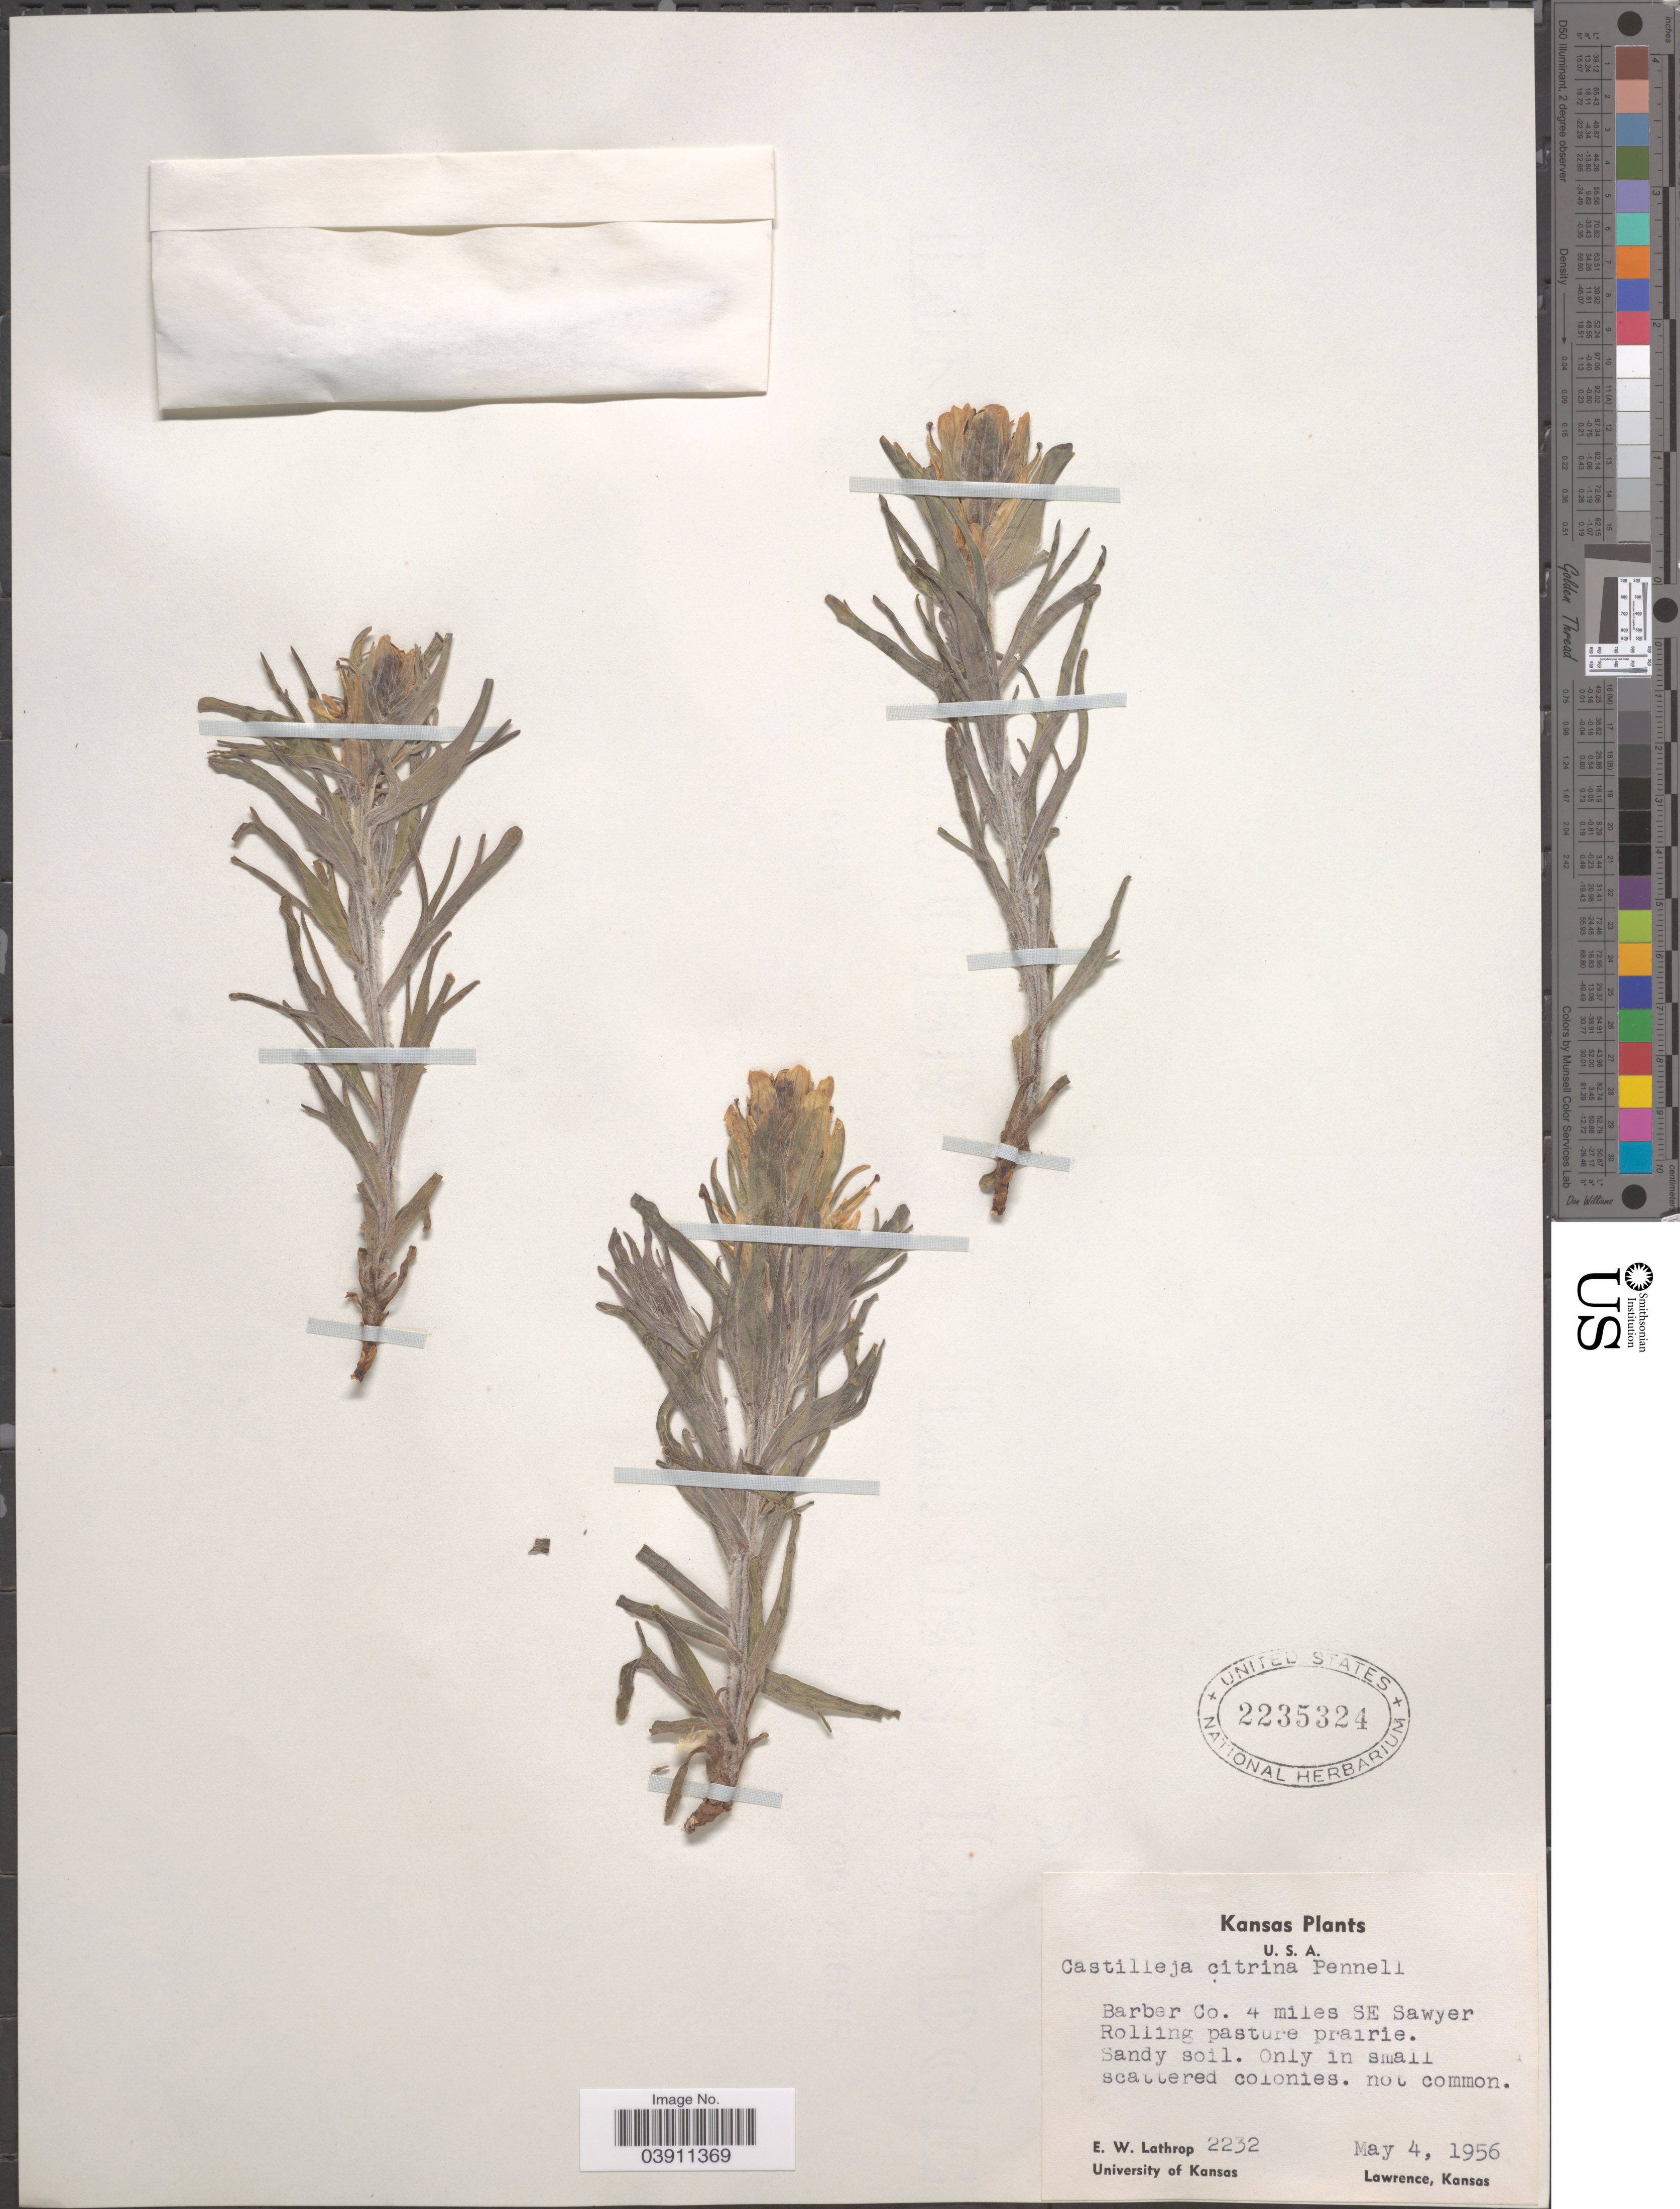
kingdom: Plantae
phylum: Tracheophyta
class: Magnoliopsida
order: Lamiales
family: Orobanchaceae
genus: Castilleja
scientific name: Castilleja citrina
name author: Pennell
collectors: E. W. Lathrop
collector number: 2232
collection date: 1956-05-04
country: United States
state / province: Kansas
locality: Barber Co. 4 miles SE Sawyer Rolling pasture prairie.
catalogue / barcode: US 2235324